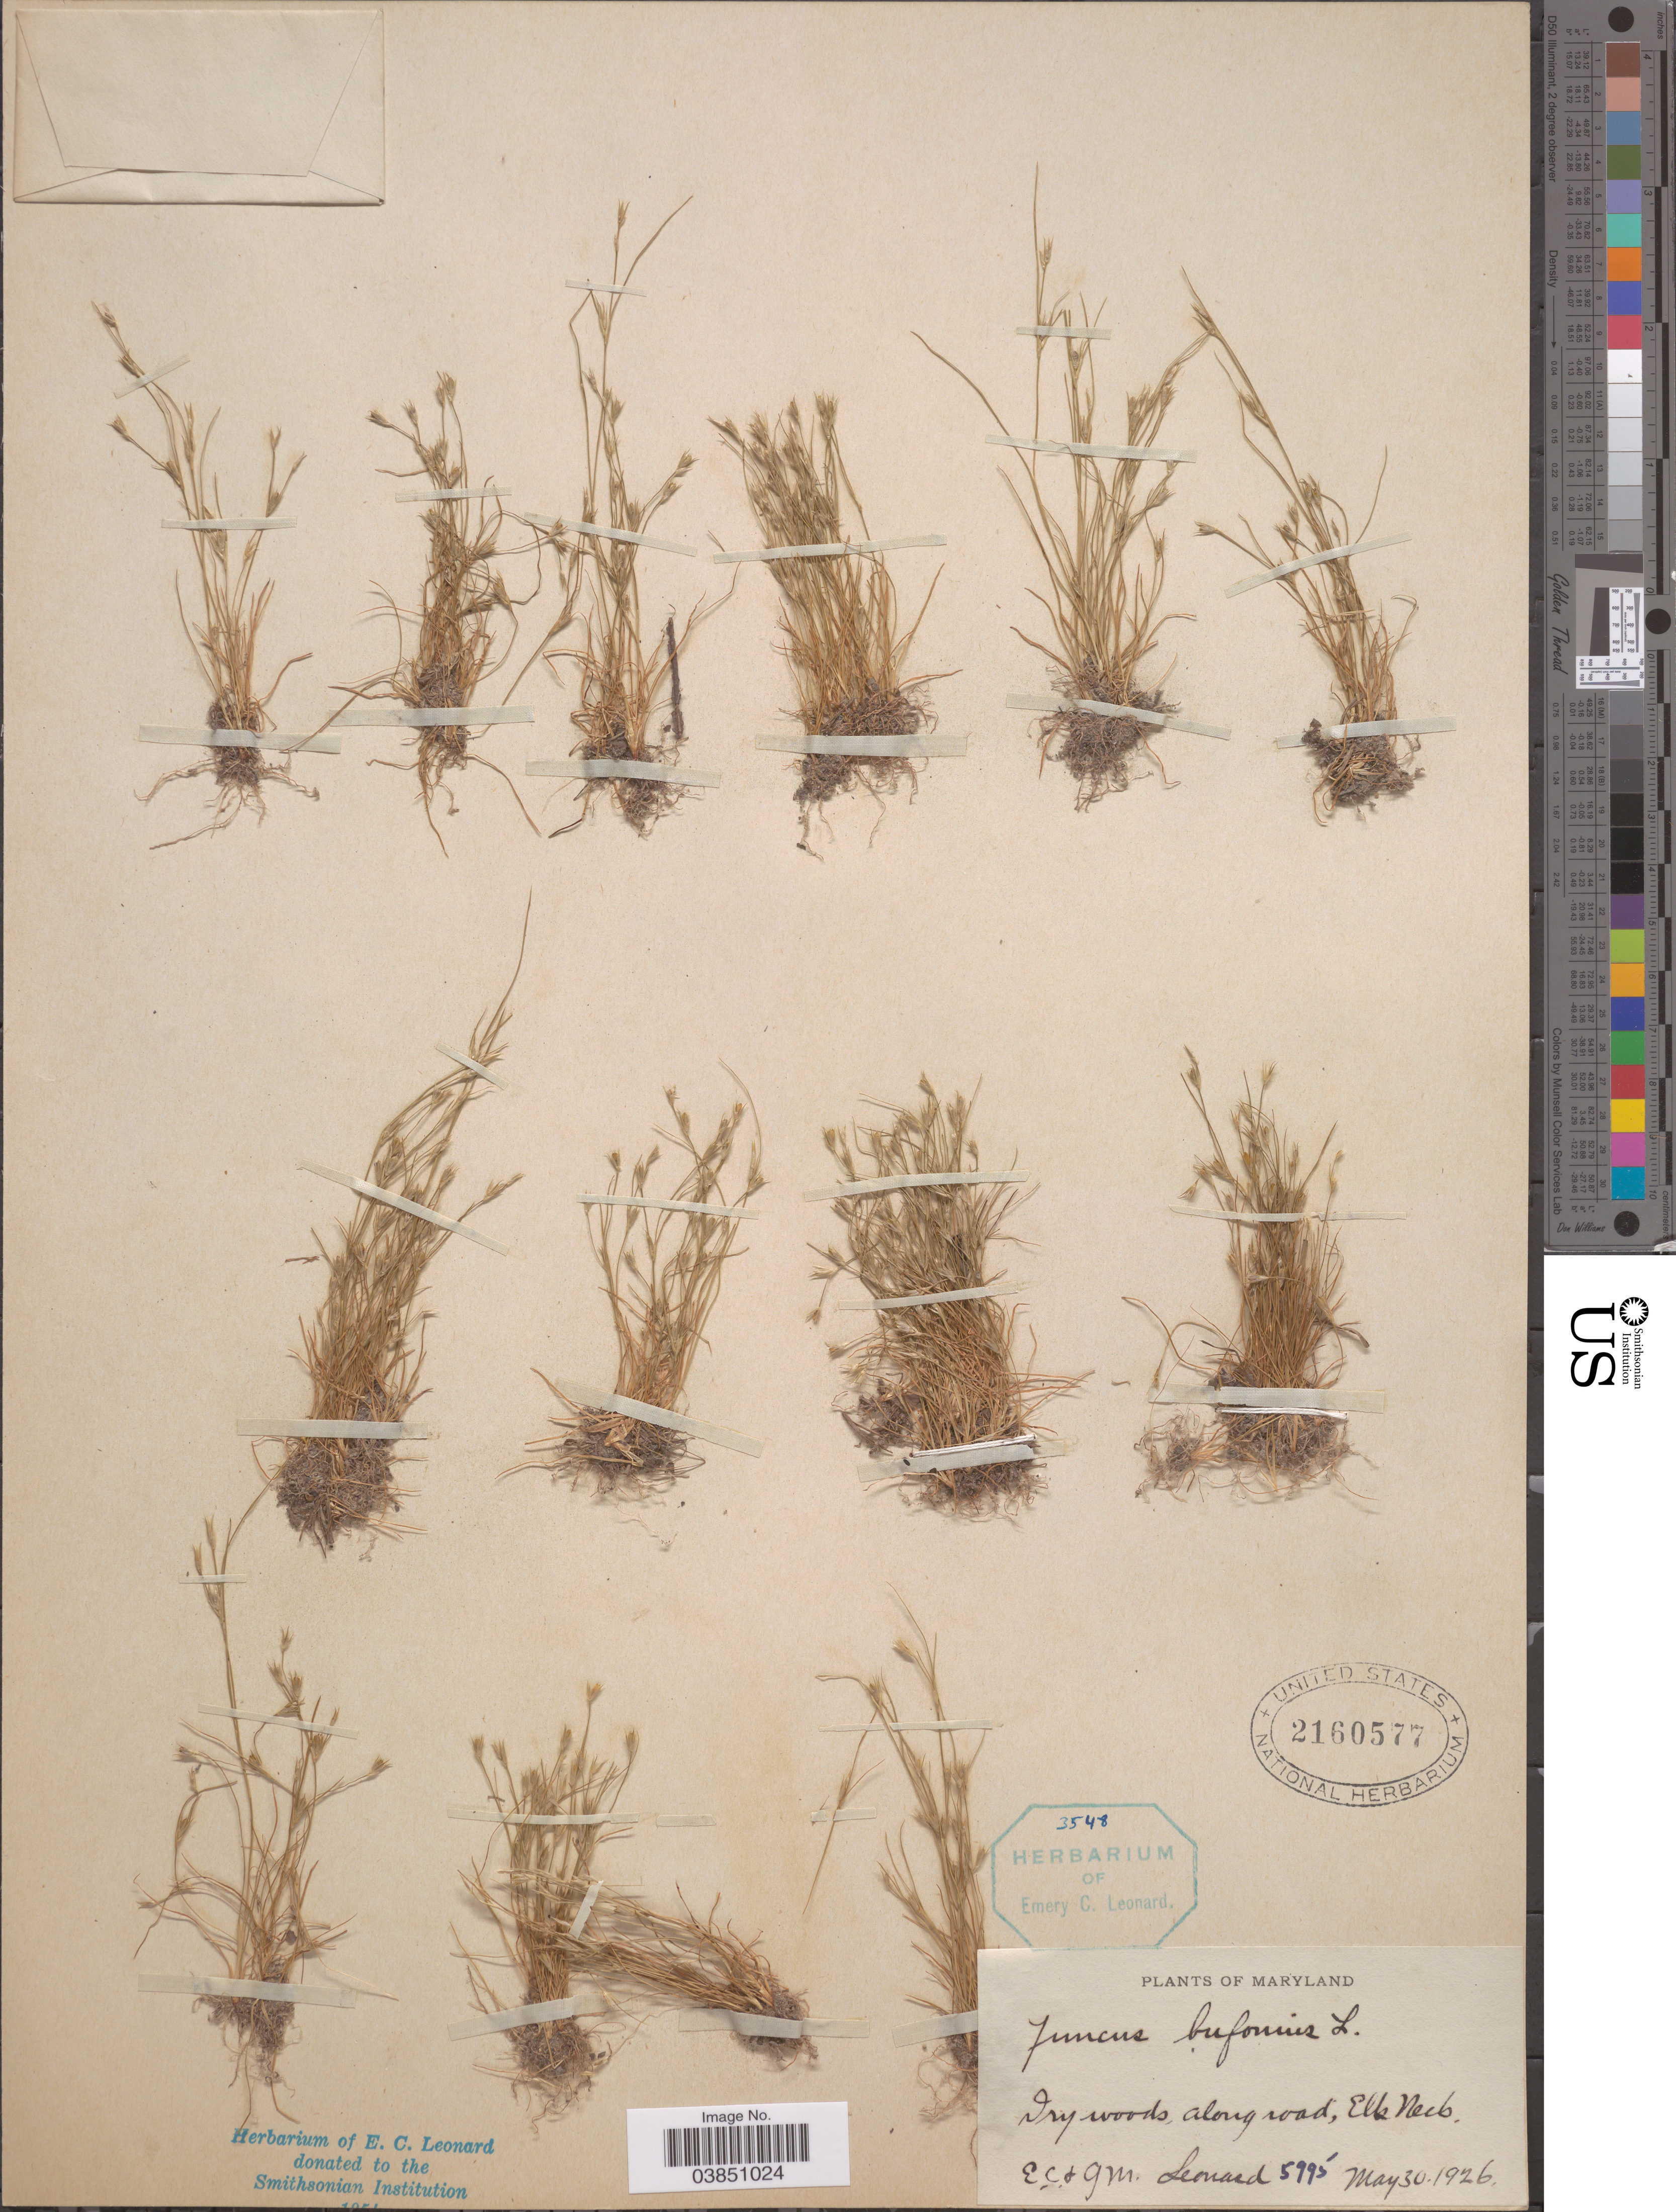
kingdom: Plantae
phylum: Tracheophyta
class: Liliopsida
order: Poales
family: Juncaceae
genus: Juncus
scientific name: Juncus bufonius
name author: L.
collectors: E. C. Leonard & G. M. Leonard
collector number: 5995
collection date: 1926-05-30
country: United States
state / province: Maryland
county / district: Cecil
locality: Along road, Elk Neck.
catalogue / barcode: US 2160577